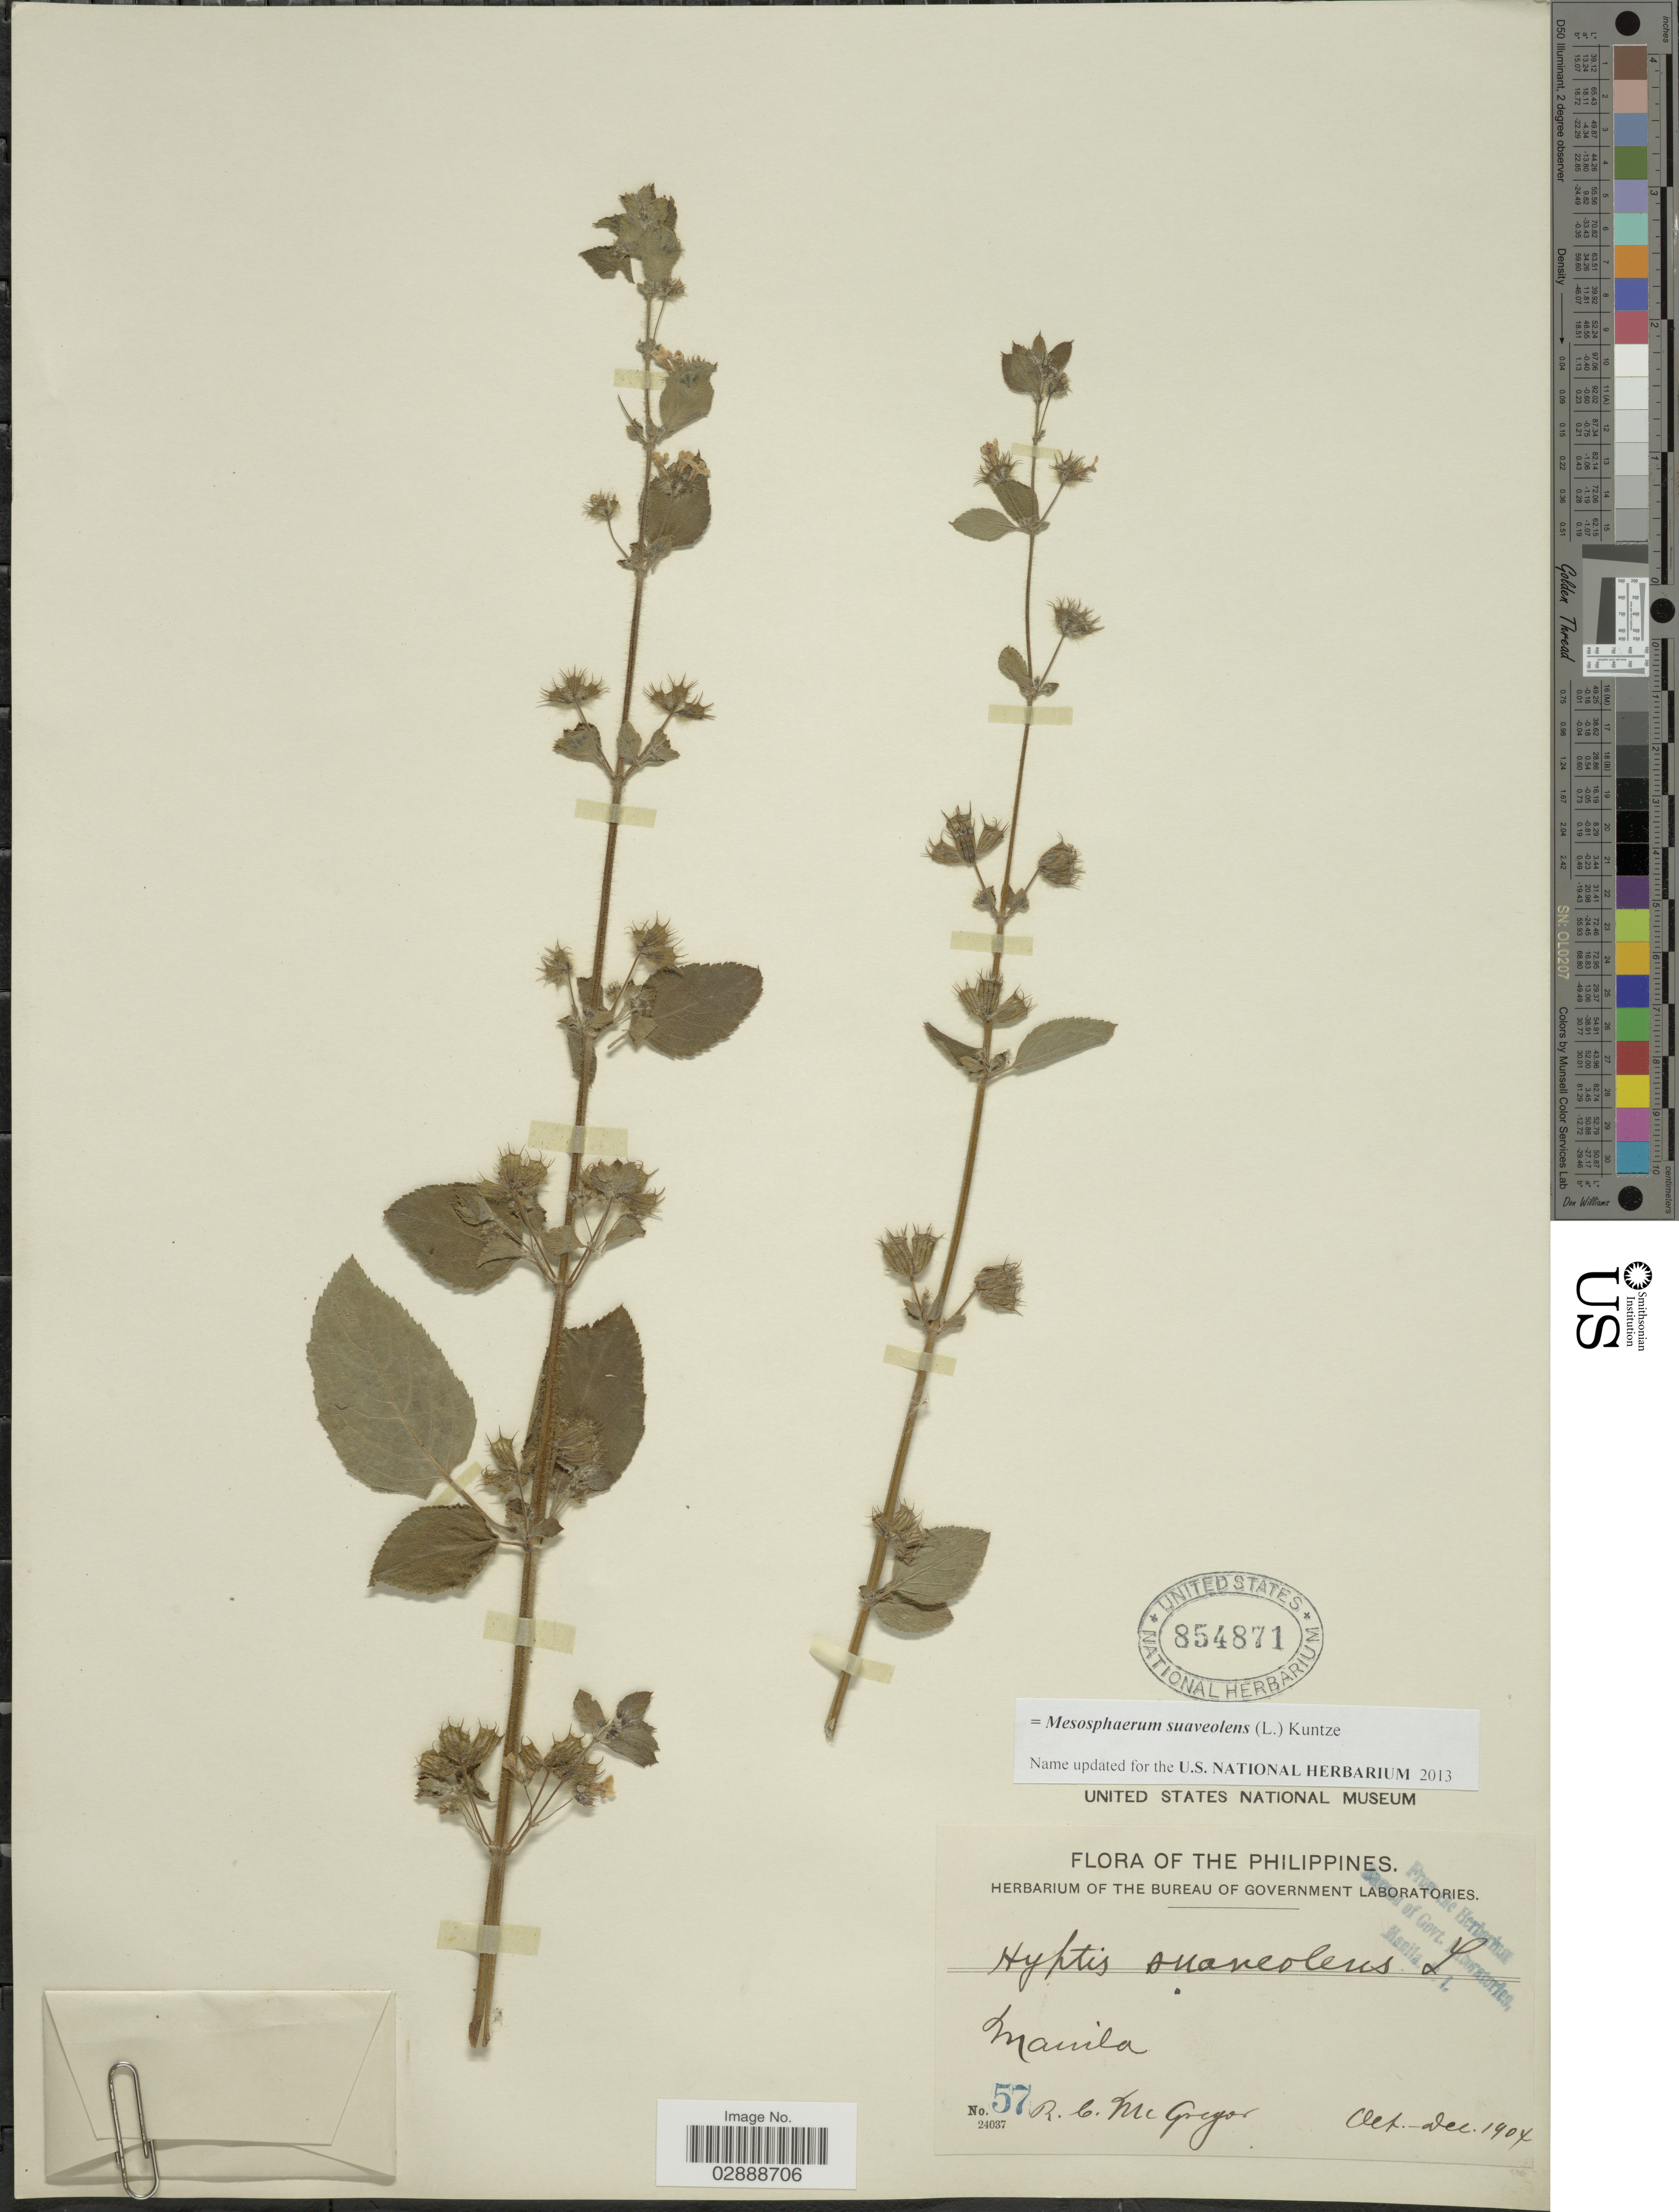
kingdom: Plantae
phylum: Tracheophyta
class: Magnoliopsida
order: Lamiales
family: Lamiaceae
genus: Mesosphaerum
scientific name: Mesosphaerum suaveolens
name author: (L.) Kuntze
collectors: R. C. McGregor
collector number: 57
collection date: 1904-10/1904-12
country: Philippines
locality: Manila.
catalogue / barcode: US 854871